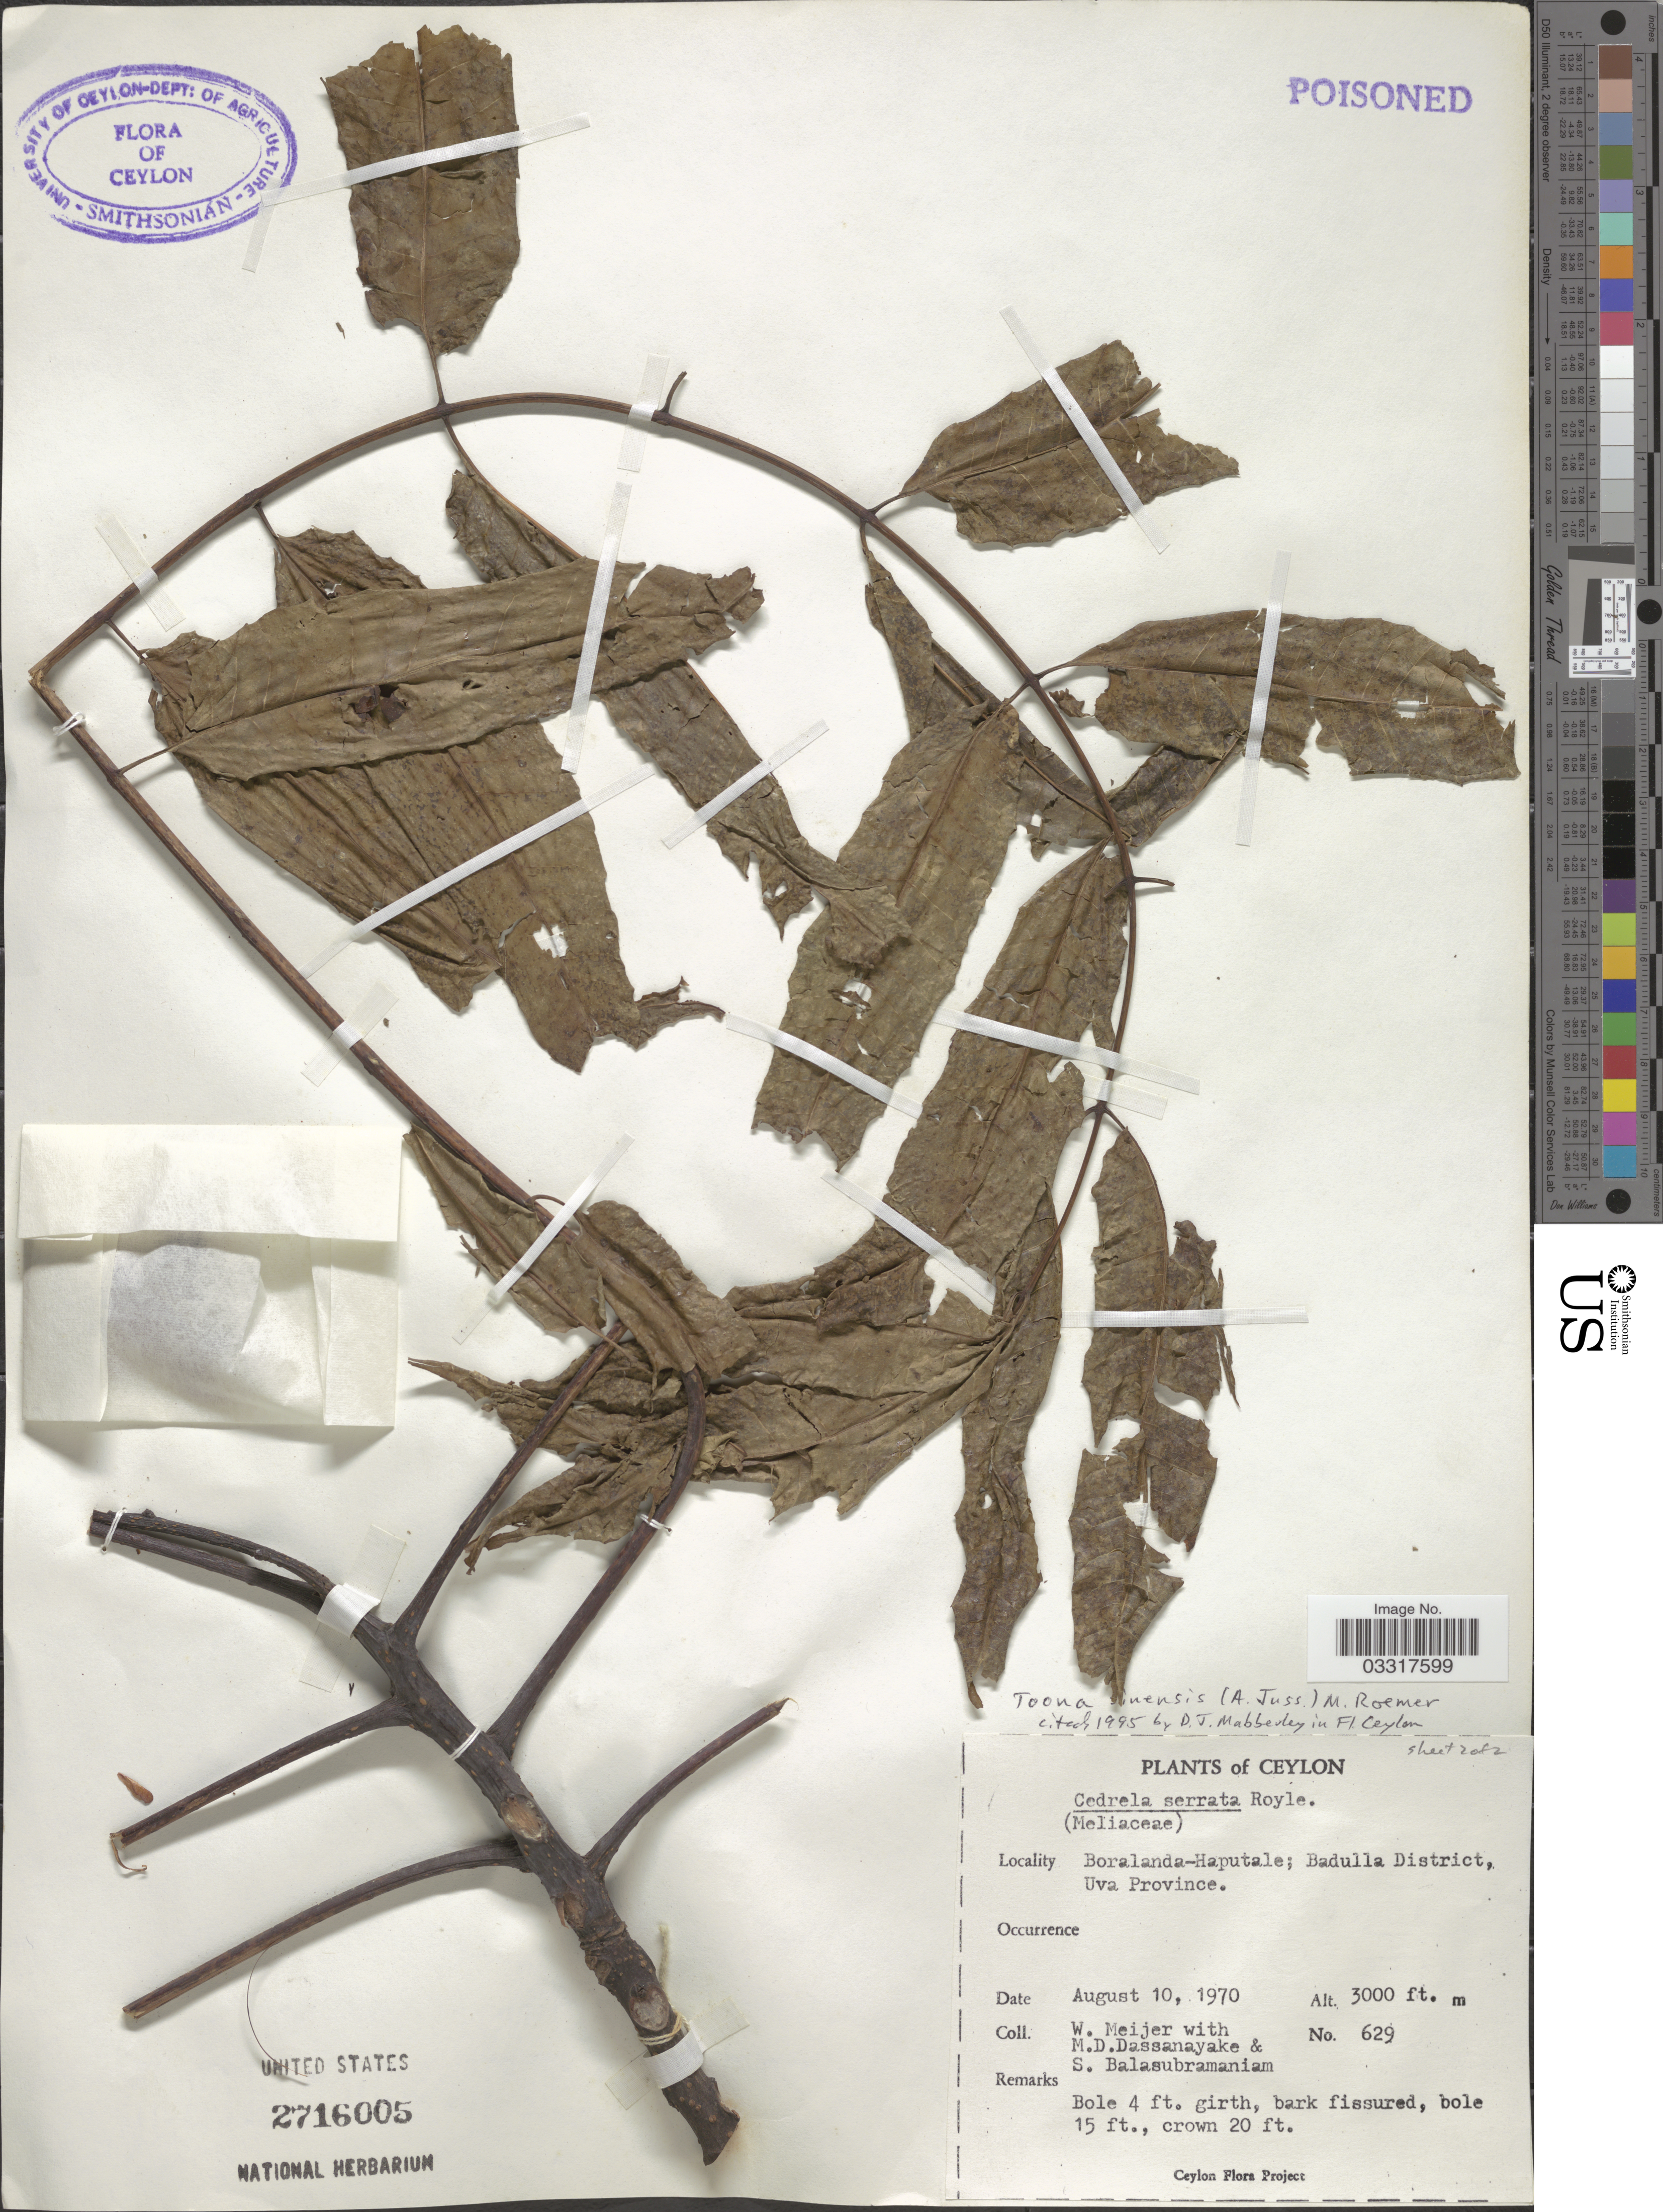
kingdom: Plantae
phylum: Tracheophyta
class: Magnoliopsida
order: Sapindales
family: Meliaceae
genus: Toona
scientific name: Toona sinensis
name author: (A. Juss.) M. Roem.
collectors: W. Meijer, M. D. Dassanayake & S. Balasubramaniam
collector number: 629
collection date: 1970-08-10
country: Sri Lanka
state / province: Uva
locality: Ceylon, Boralanda-Haputale; Badulla District.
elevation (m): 914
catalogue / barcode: US 2716005